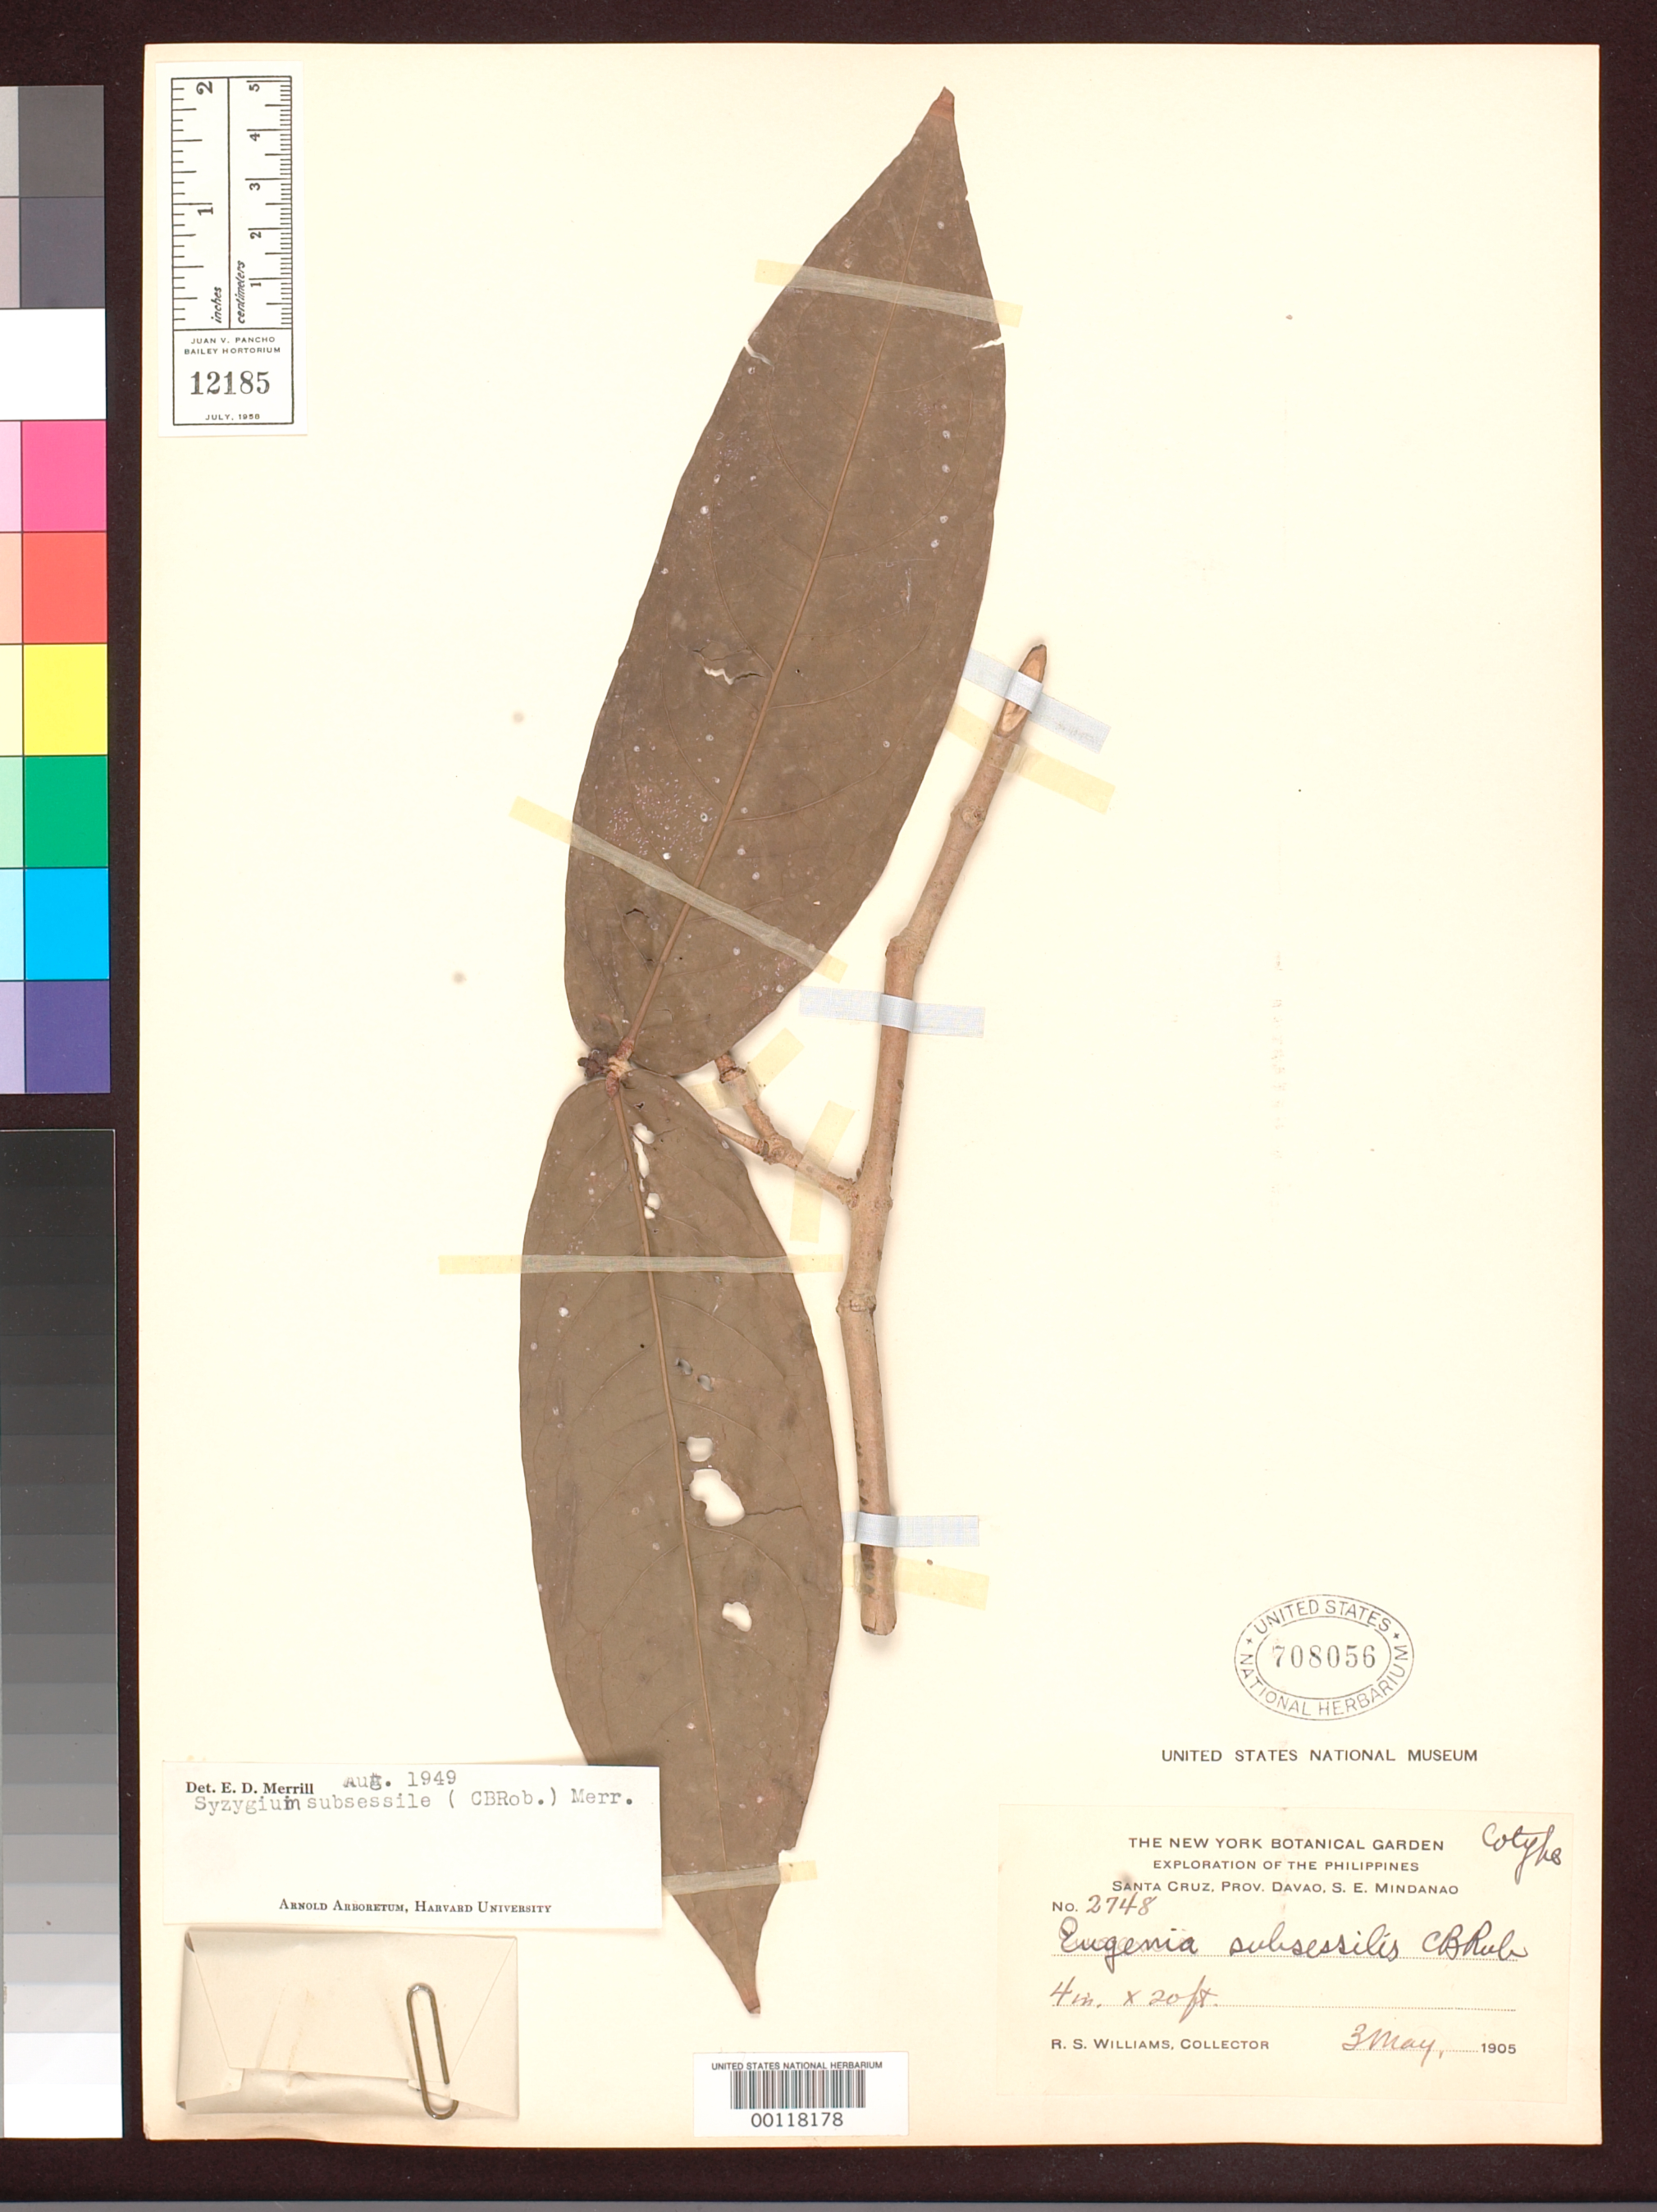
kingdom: Plantae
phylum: Tracheophyta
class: Magnoliopsida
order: Myrtales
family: Myrtaceae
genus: Eugenia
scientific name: Eugenia subsessilis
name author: C.B. Rob.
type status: Isotype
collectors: R. S. Williams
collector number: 2748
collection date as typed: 03 May 1905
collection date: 1905-05-03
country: Philippines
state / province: Davao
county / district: Davao del Sur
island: Mindanao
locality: Davao, Santa Cruz.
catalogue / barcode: US 708056